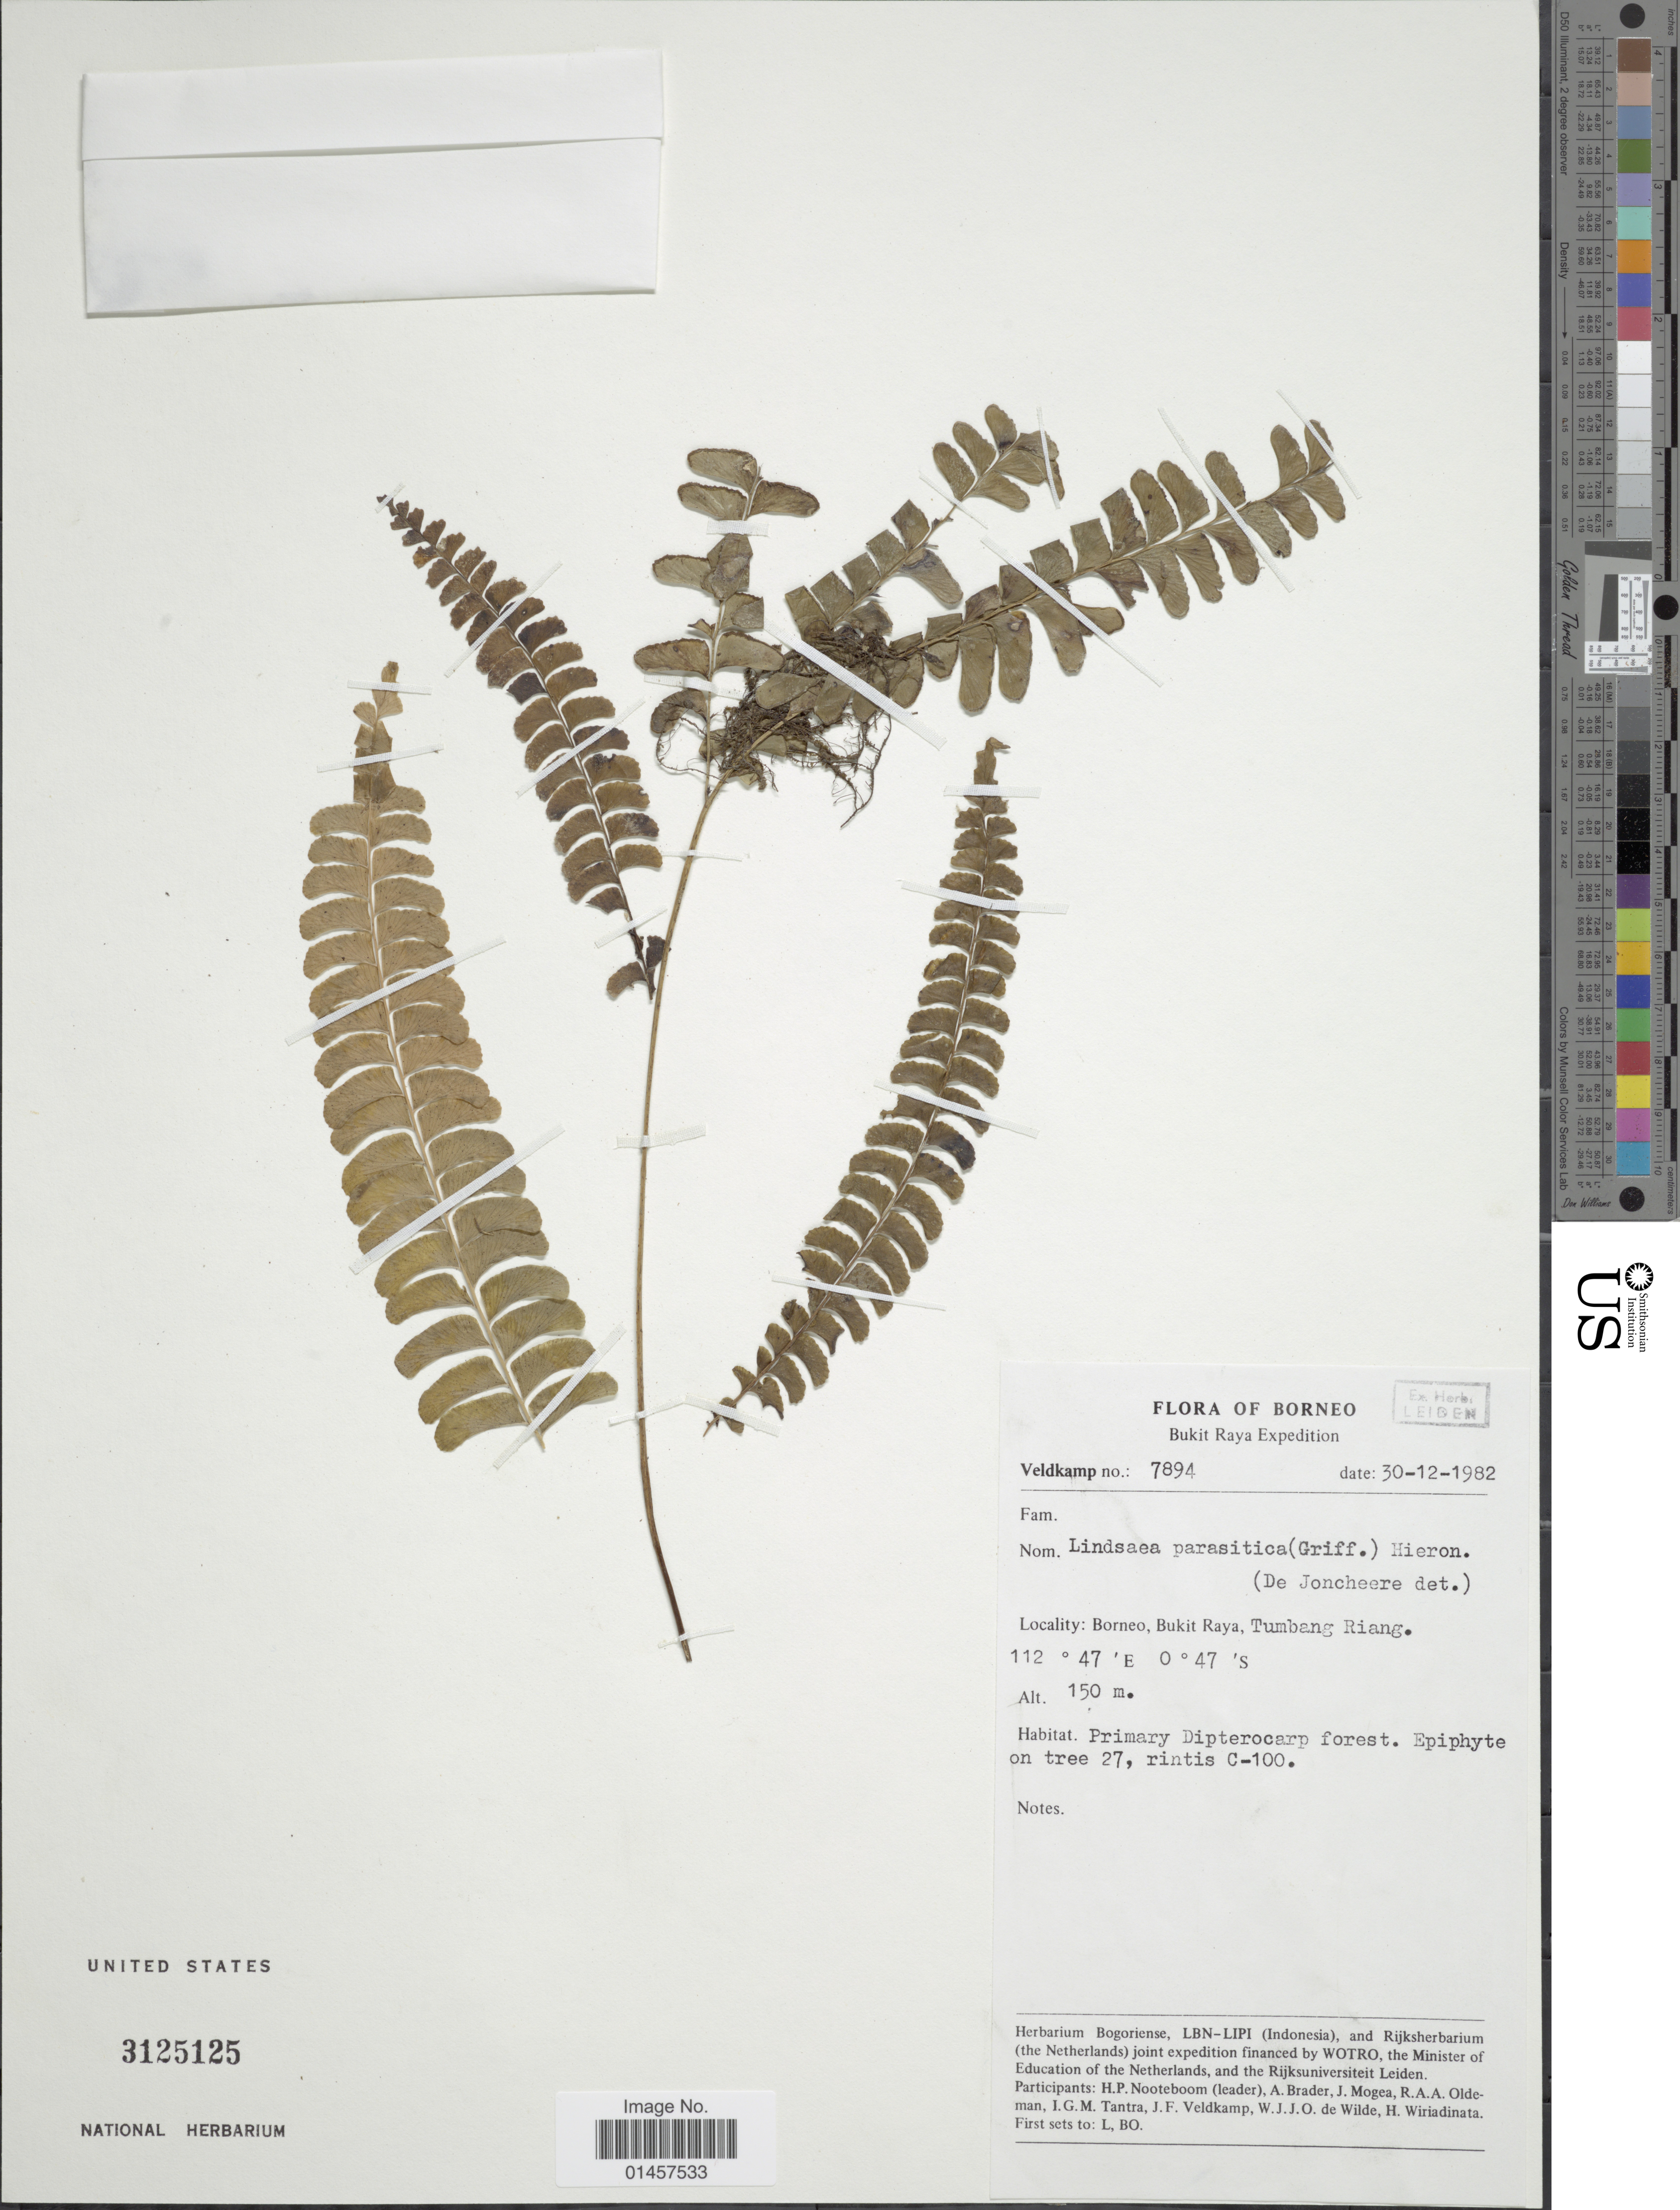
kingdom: Plantae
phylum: Tracheophyta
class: Polypodiopsida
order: Polypodiales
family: Lindsaeaceae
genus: Nesolindsaea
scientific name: Nesolindsaea caudata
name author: (Hook.) Lehtonen & Christenh.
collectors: -. Veldkamp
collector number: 7894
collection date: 1982-12-30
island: Borneo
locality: Bukit Raya, Borneo, Tumbang Riang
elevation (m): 150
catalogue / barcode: US 3125125